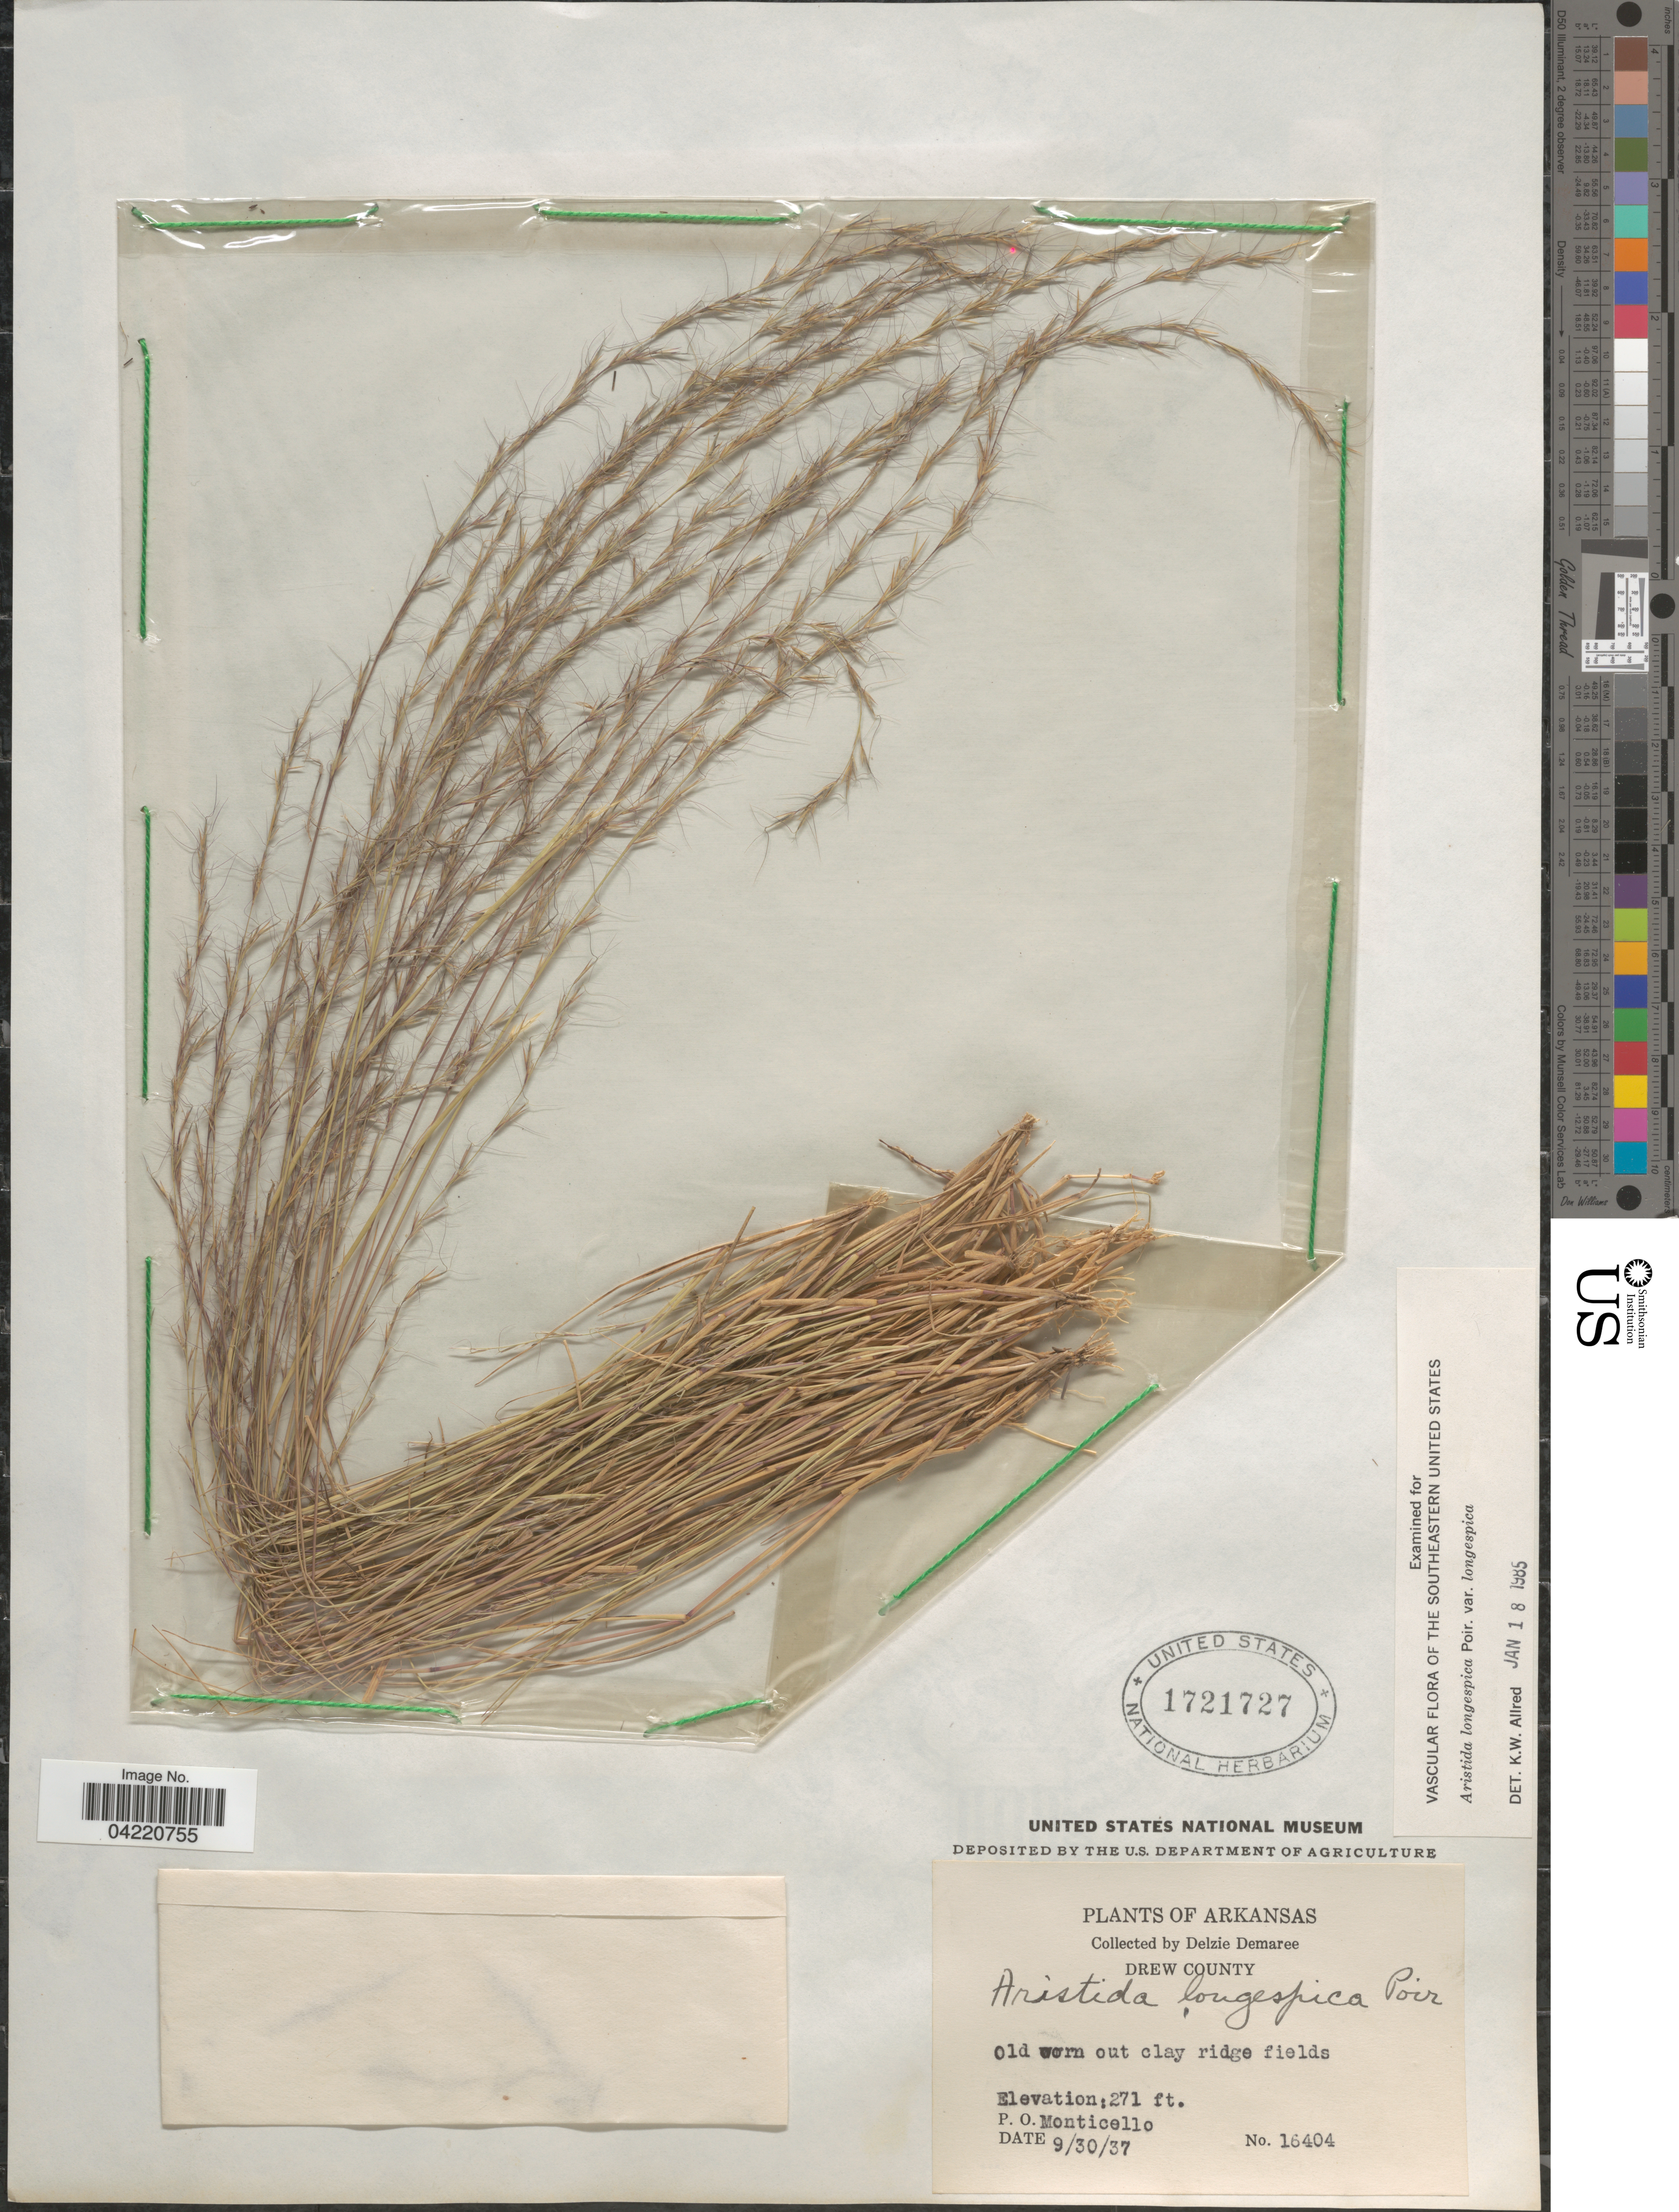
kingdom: Plantae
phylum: Tracheophyta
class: Liliopsida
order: Poales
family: Poaceae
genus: Aristida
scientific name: Aristida longespica var. longespica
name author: Poir.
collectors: D. Damaree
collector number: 16404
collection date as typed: Transcribed d/m/y: 30/9/37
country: United States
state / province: Arkansas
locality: Drew County. Old worn out clay ridge fields. P. O. Monticello.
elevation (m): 83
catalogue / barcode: US 1721727